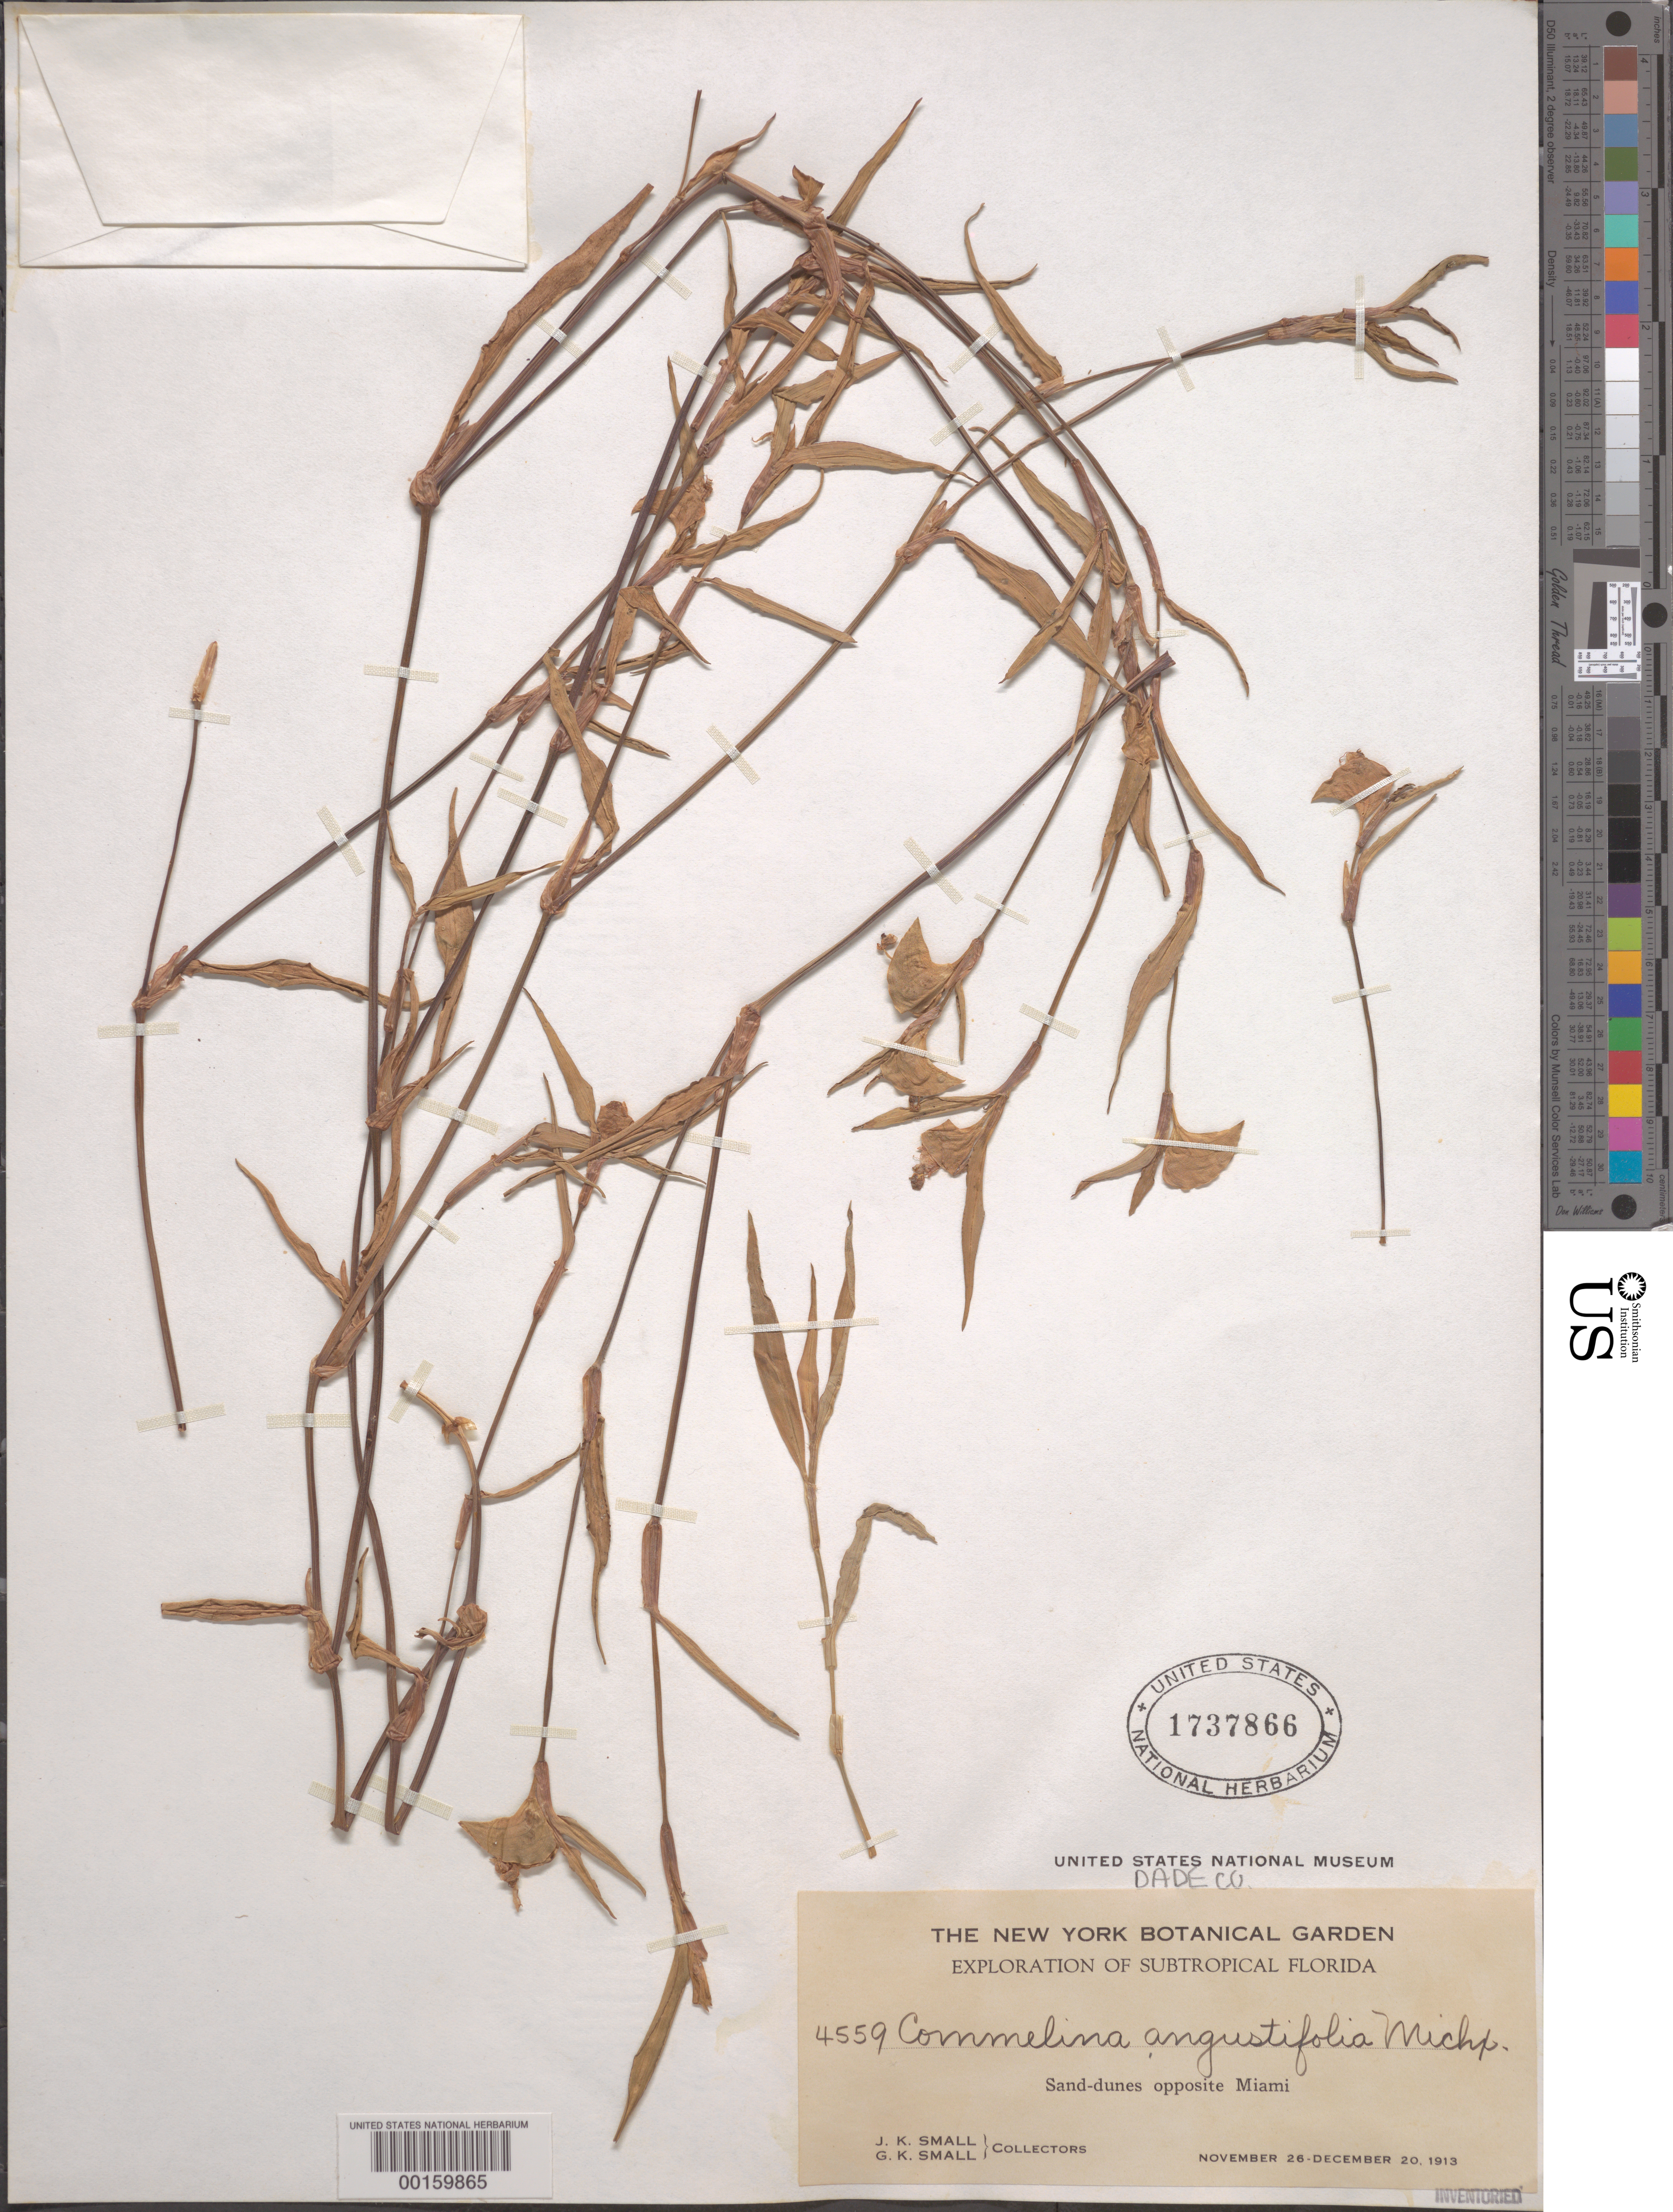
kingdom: Plantae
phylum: Tracheophyta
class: Liliopsida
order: Commelinales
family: Commelinaceae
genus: Commelina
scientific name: Commelina erecta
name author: L.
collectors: J. K. Small & G. K. Small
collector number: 4559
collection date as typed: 26 Nov 1913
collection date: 1913-11-26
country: United States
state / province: Florida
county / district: Dade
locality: Opposite miami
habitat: Sand dunes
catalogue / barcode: US 1737866